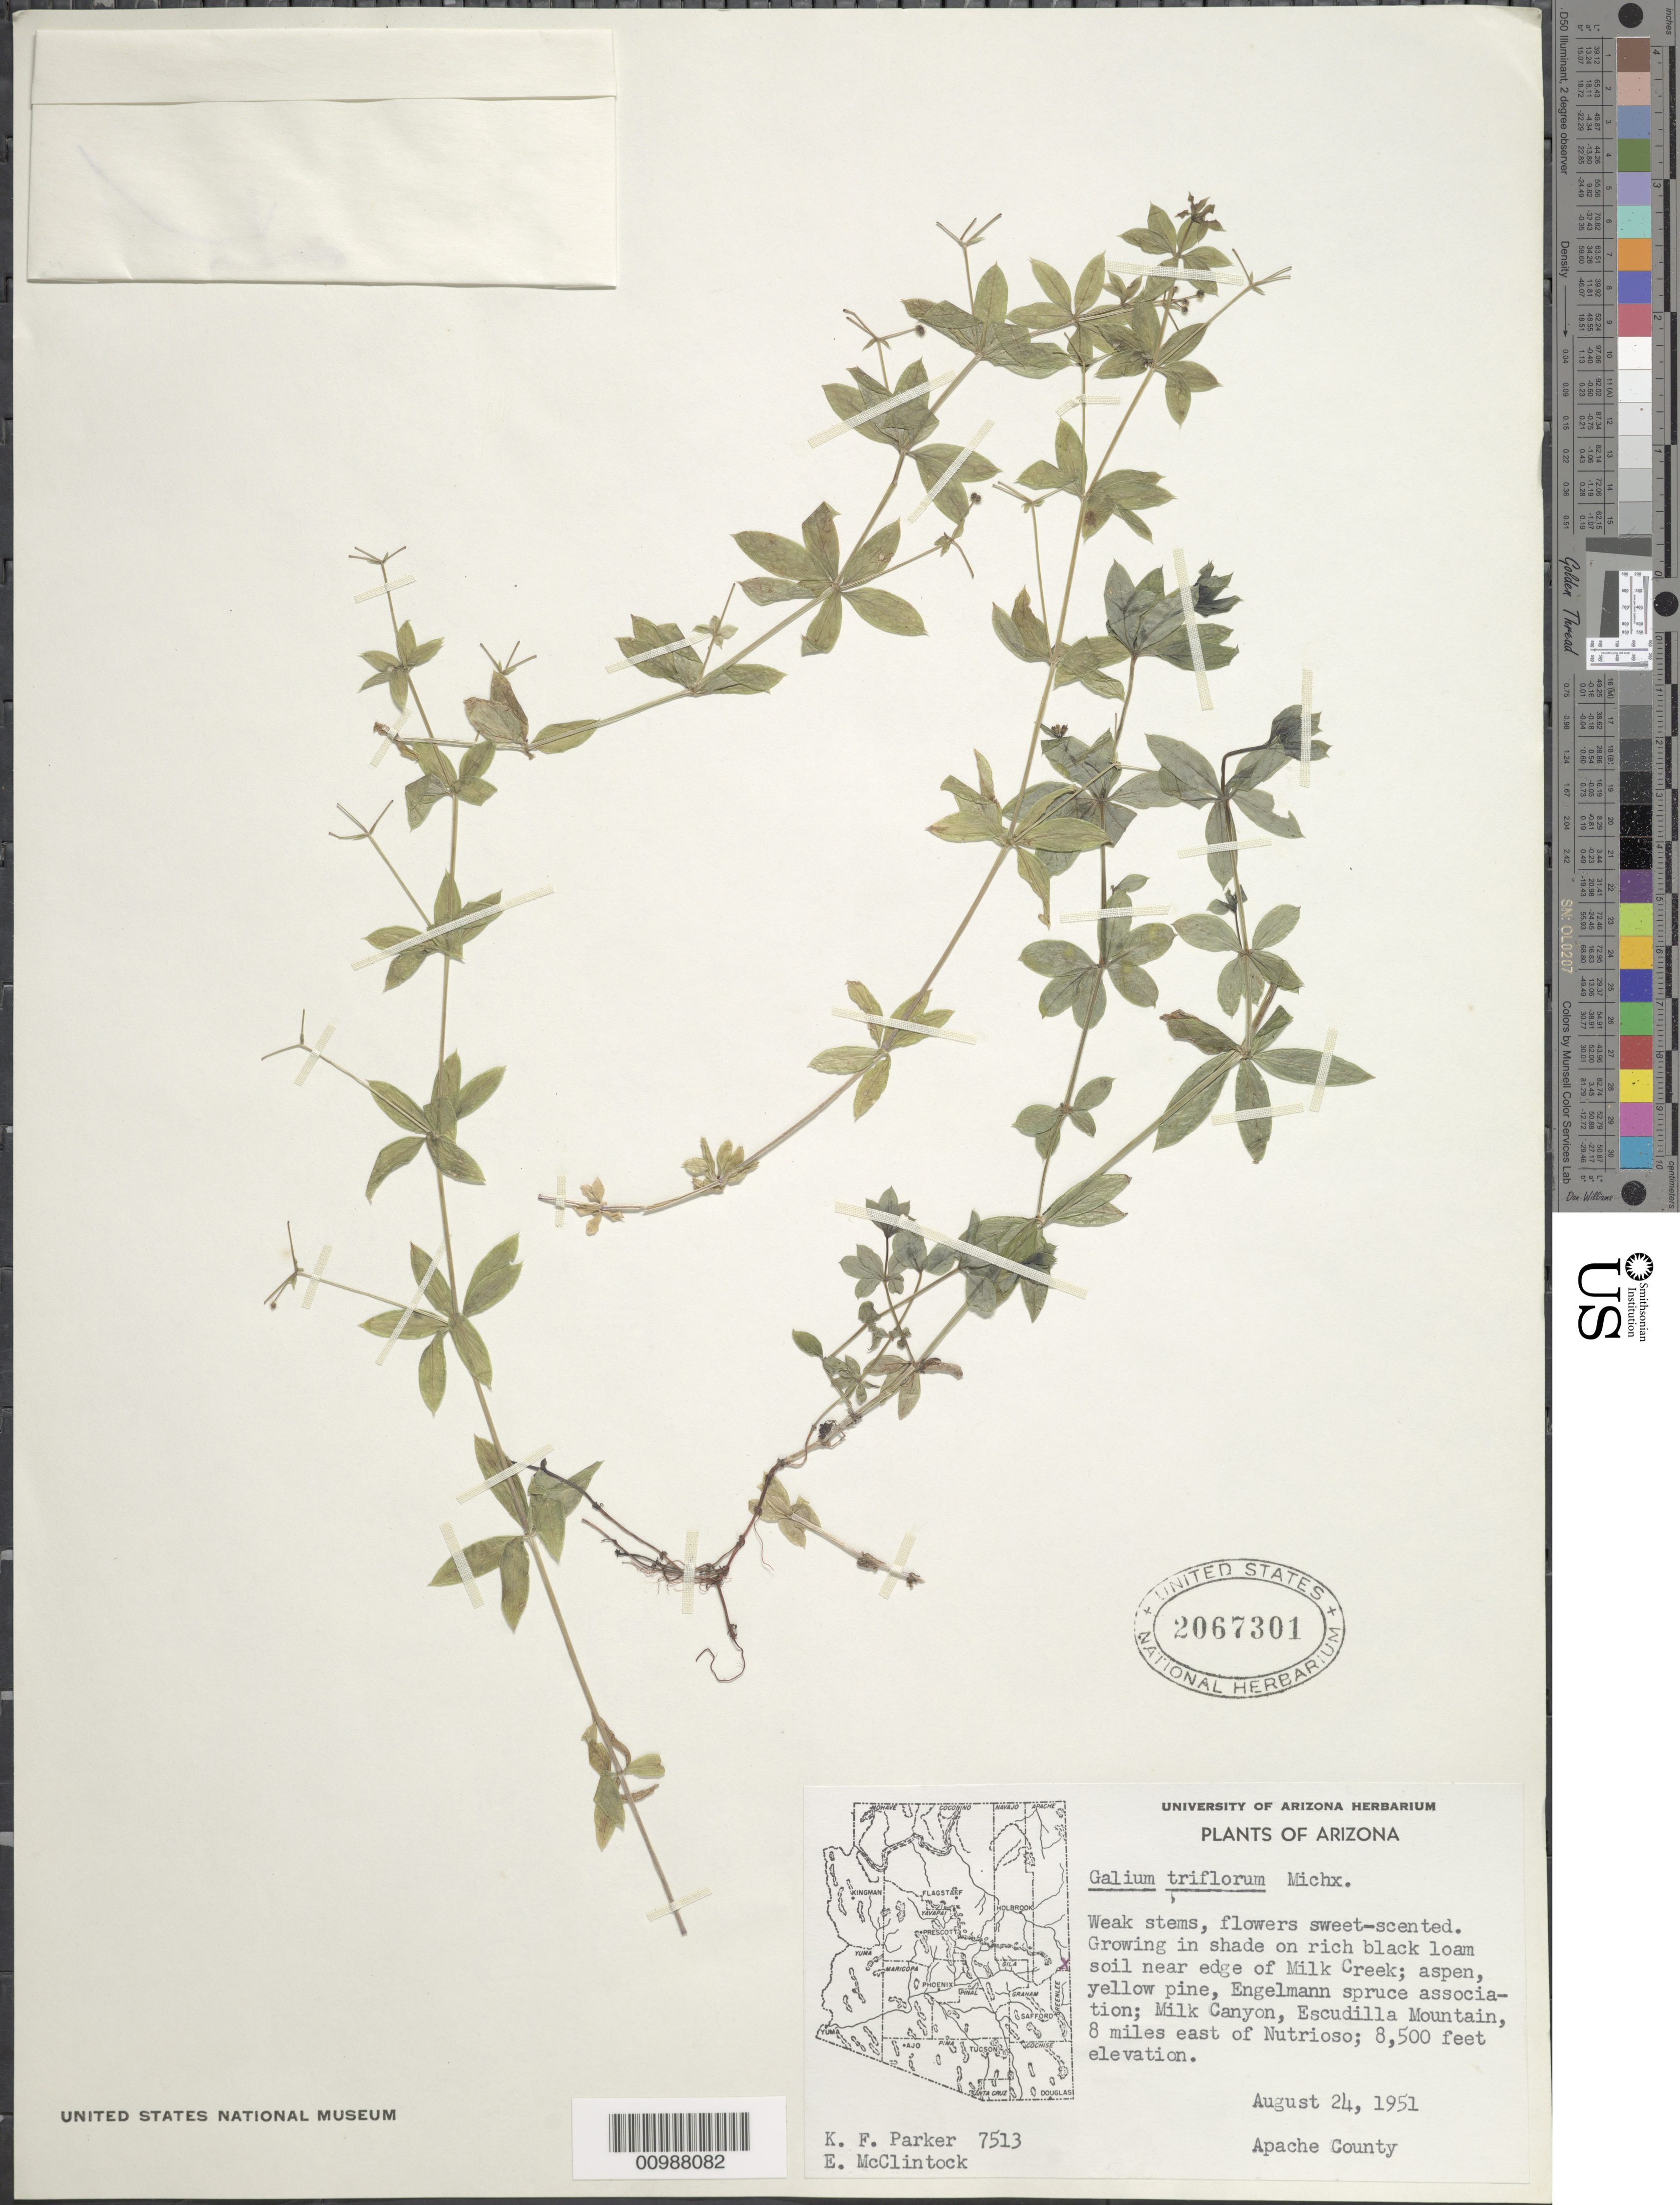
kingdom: Plantae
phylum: Tracheophyta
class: Magnoliopsida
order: Gentianales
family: Rubiaceae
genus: Galium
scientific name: Galium triflorum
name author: Michx.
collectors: K. F. Parker & E. McClintock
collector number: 7513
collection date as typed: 24 Aug 1951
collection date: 1951-08-24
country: United States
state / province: Arizona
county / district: Apache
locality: Growing in shade on rich black loam soil near edge of Milk Creek, aspen, yellow pine, Englemann spruce association; Milk Canyon, Escudilla Mountain, 8 miles east of Nutrioso.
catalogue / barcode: US 2067301